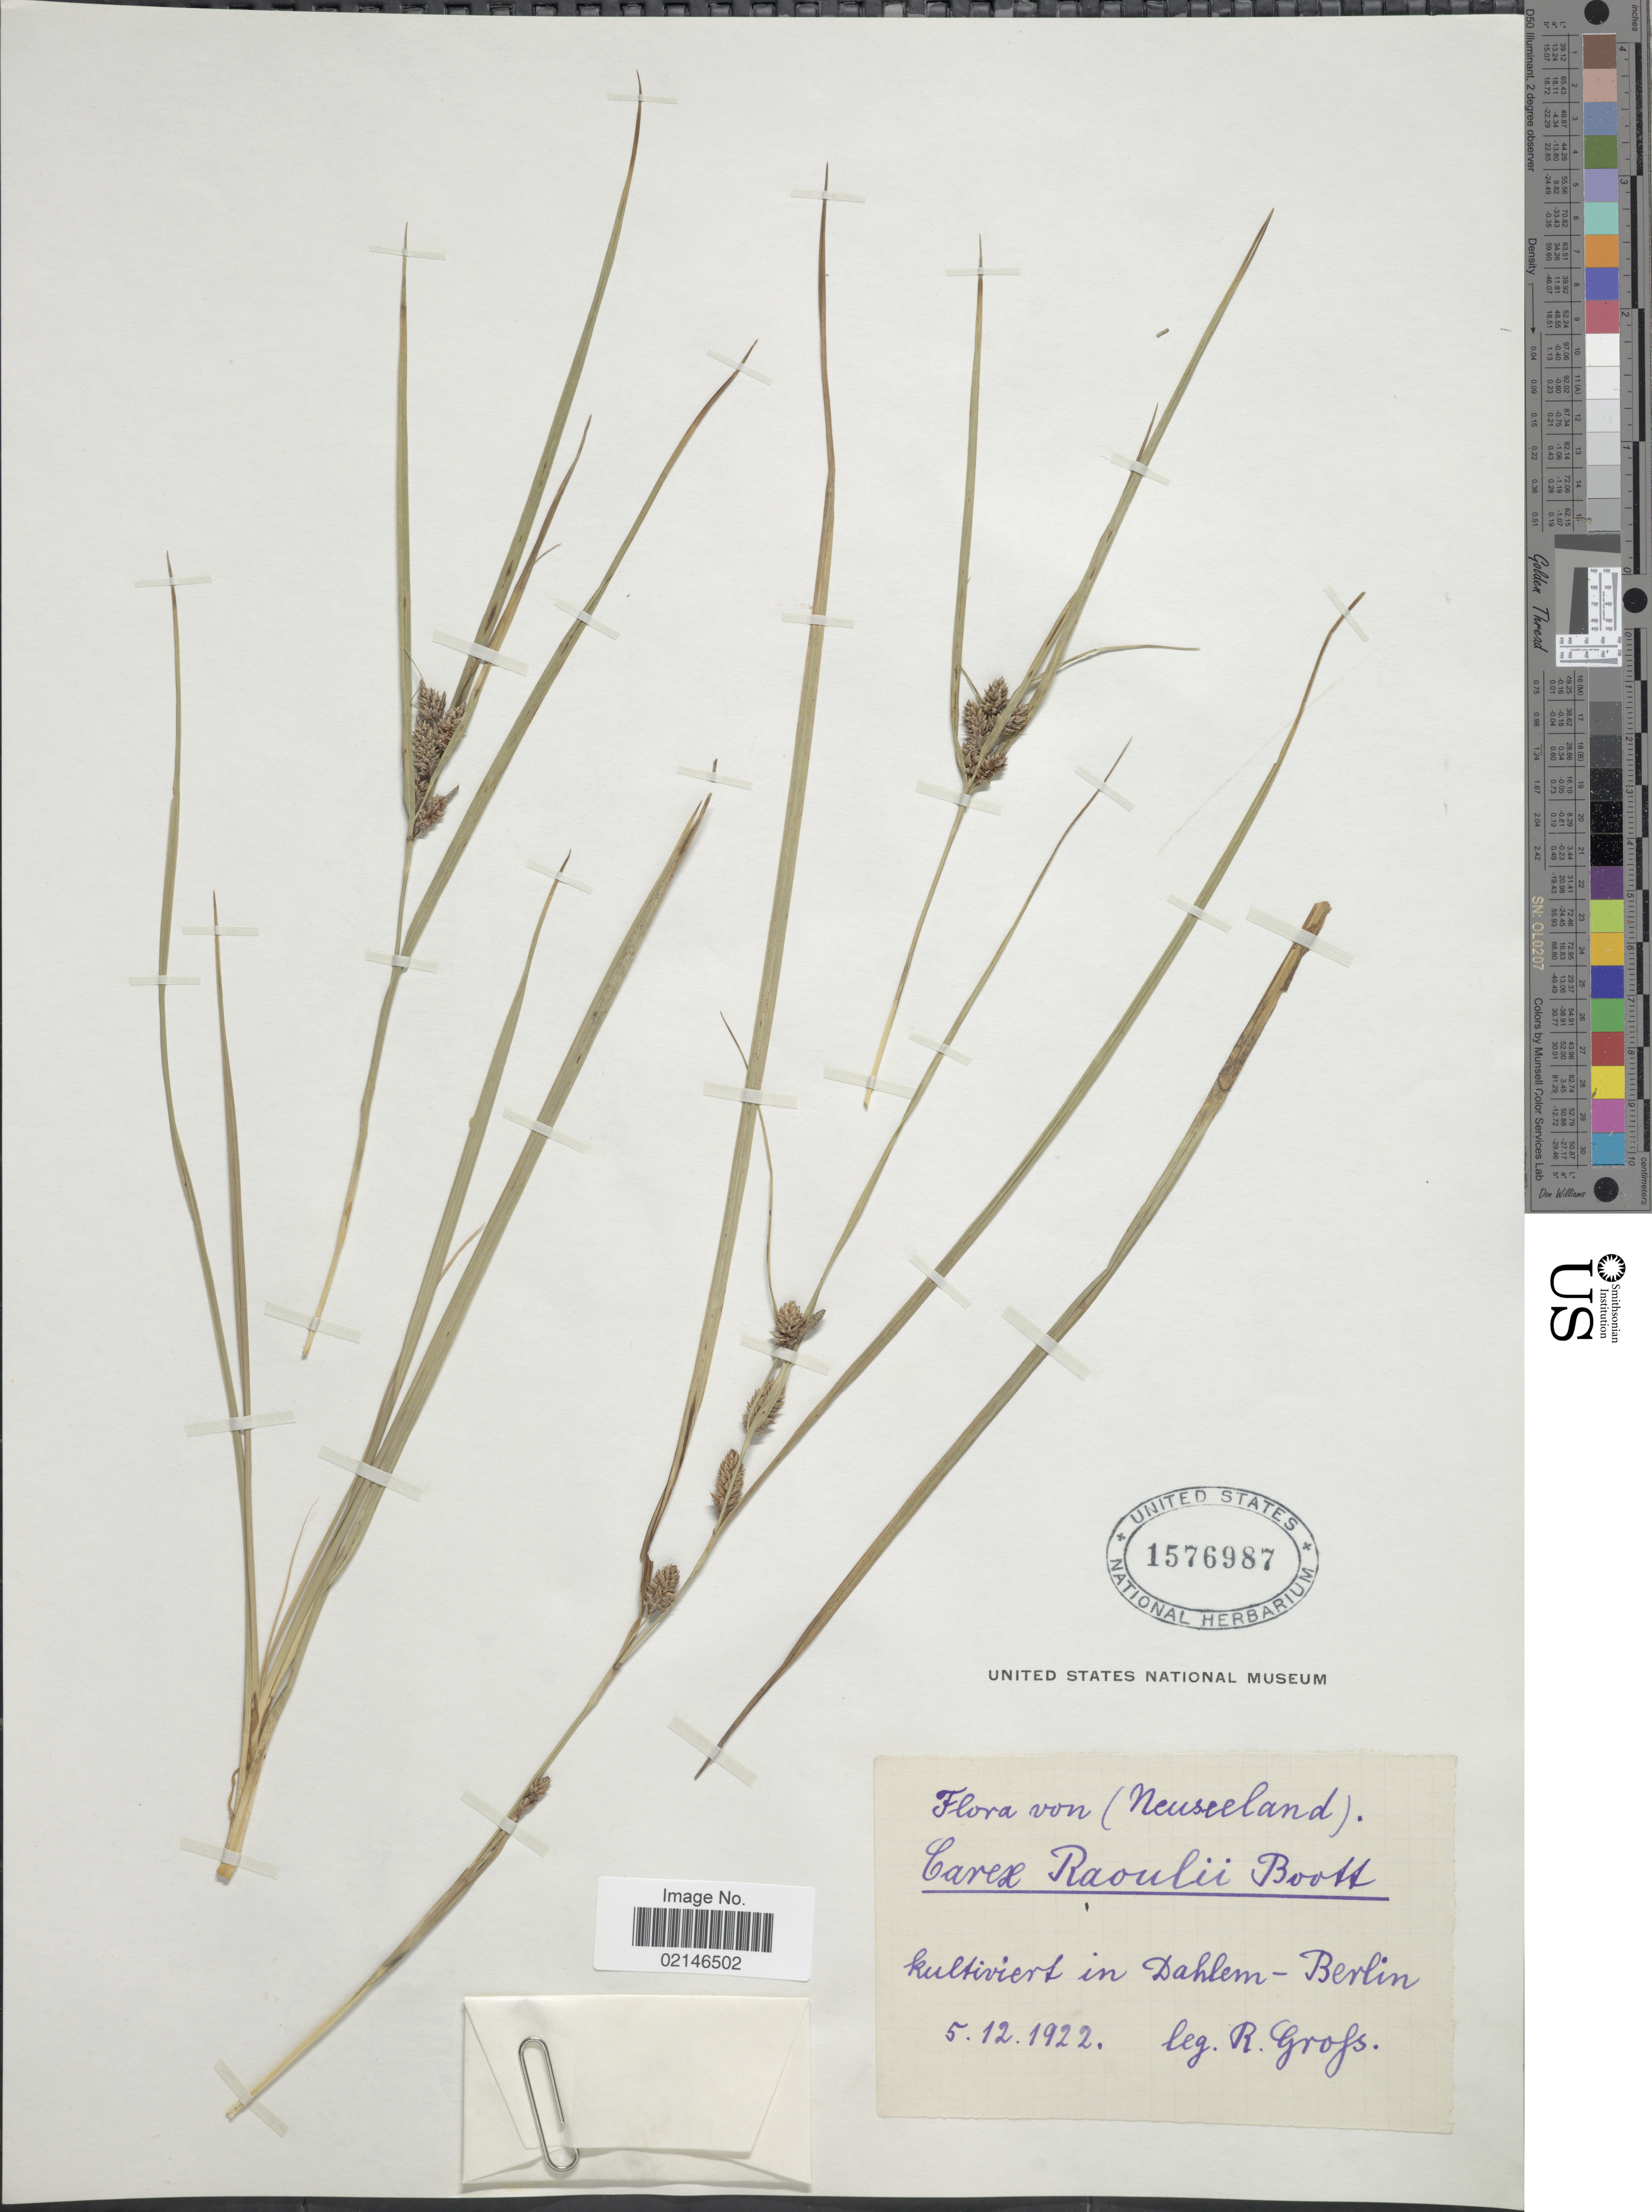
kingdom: Plantae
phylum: Tracheophyta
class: Liliopsida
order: Poales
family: Cyperaceae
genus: Carex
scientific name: Carex raoulii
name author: Boott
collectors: R. Grofs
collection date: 1922-12-05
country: Germany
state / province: Berlin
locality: Neuseeland, kultiviert in Dahlem - Berlin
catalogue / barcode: US 1576987